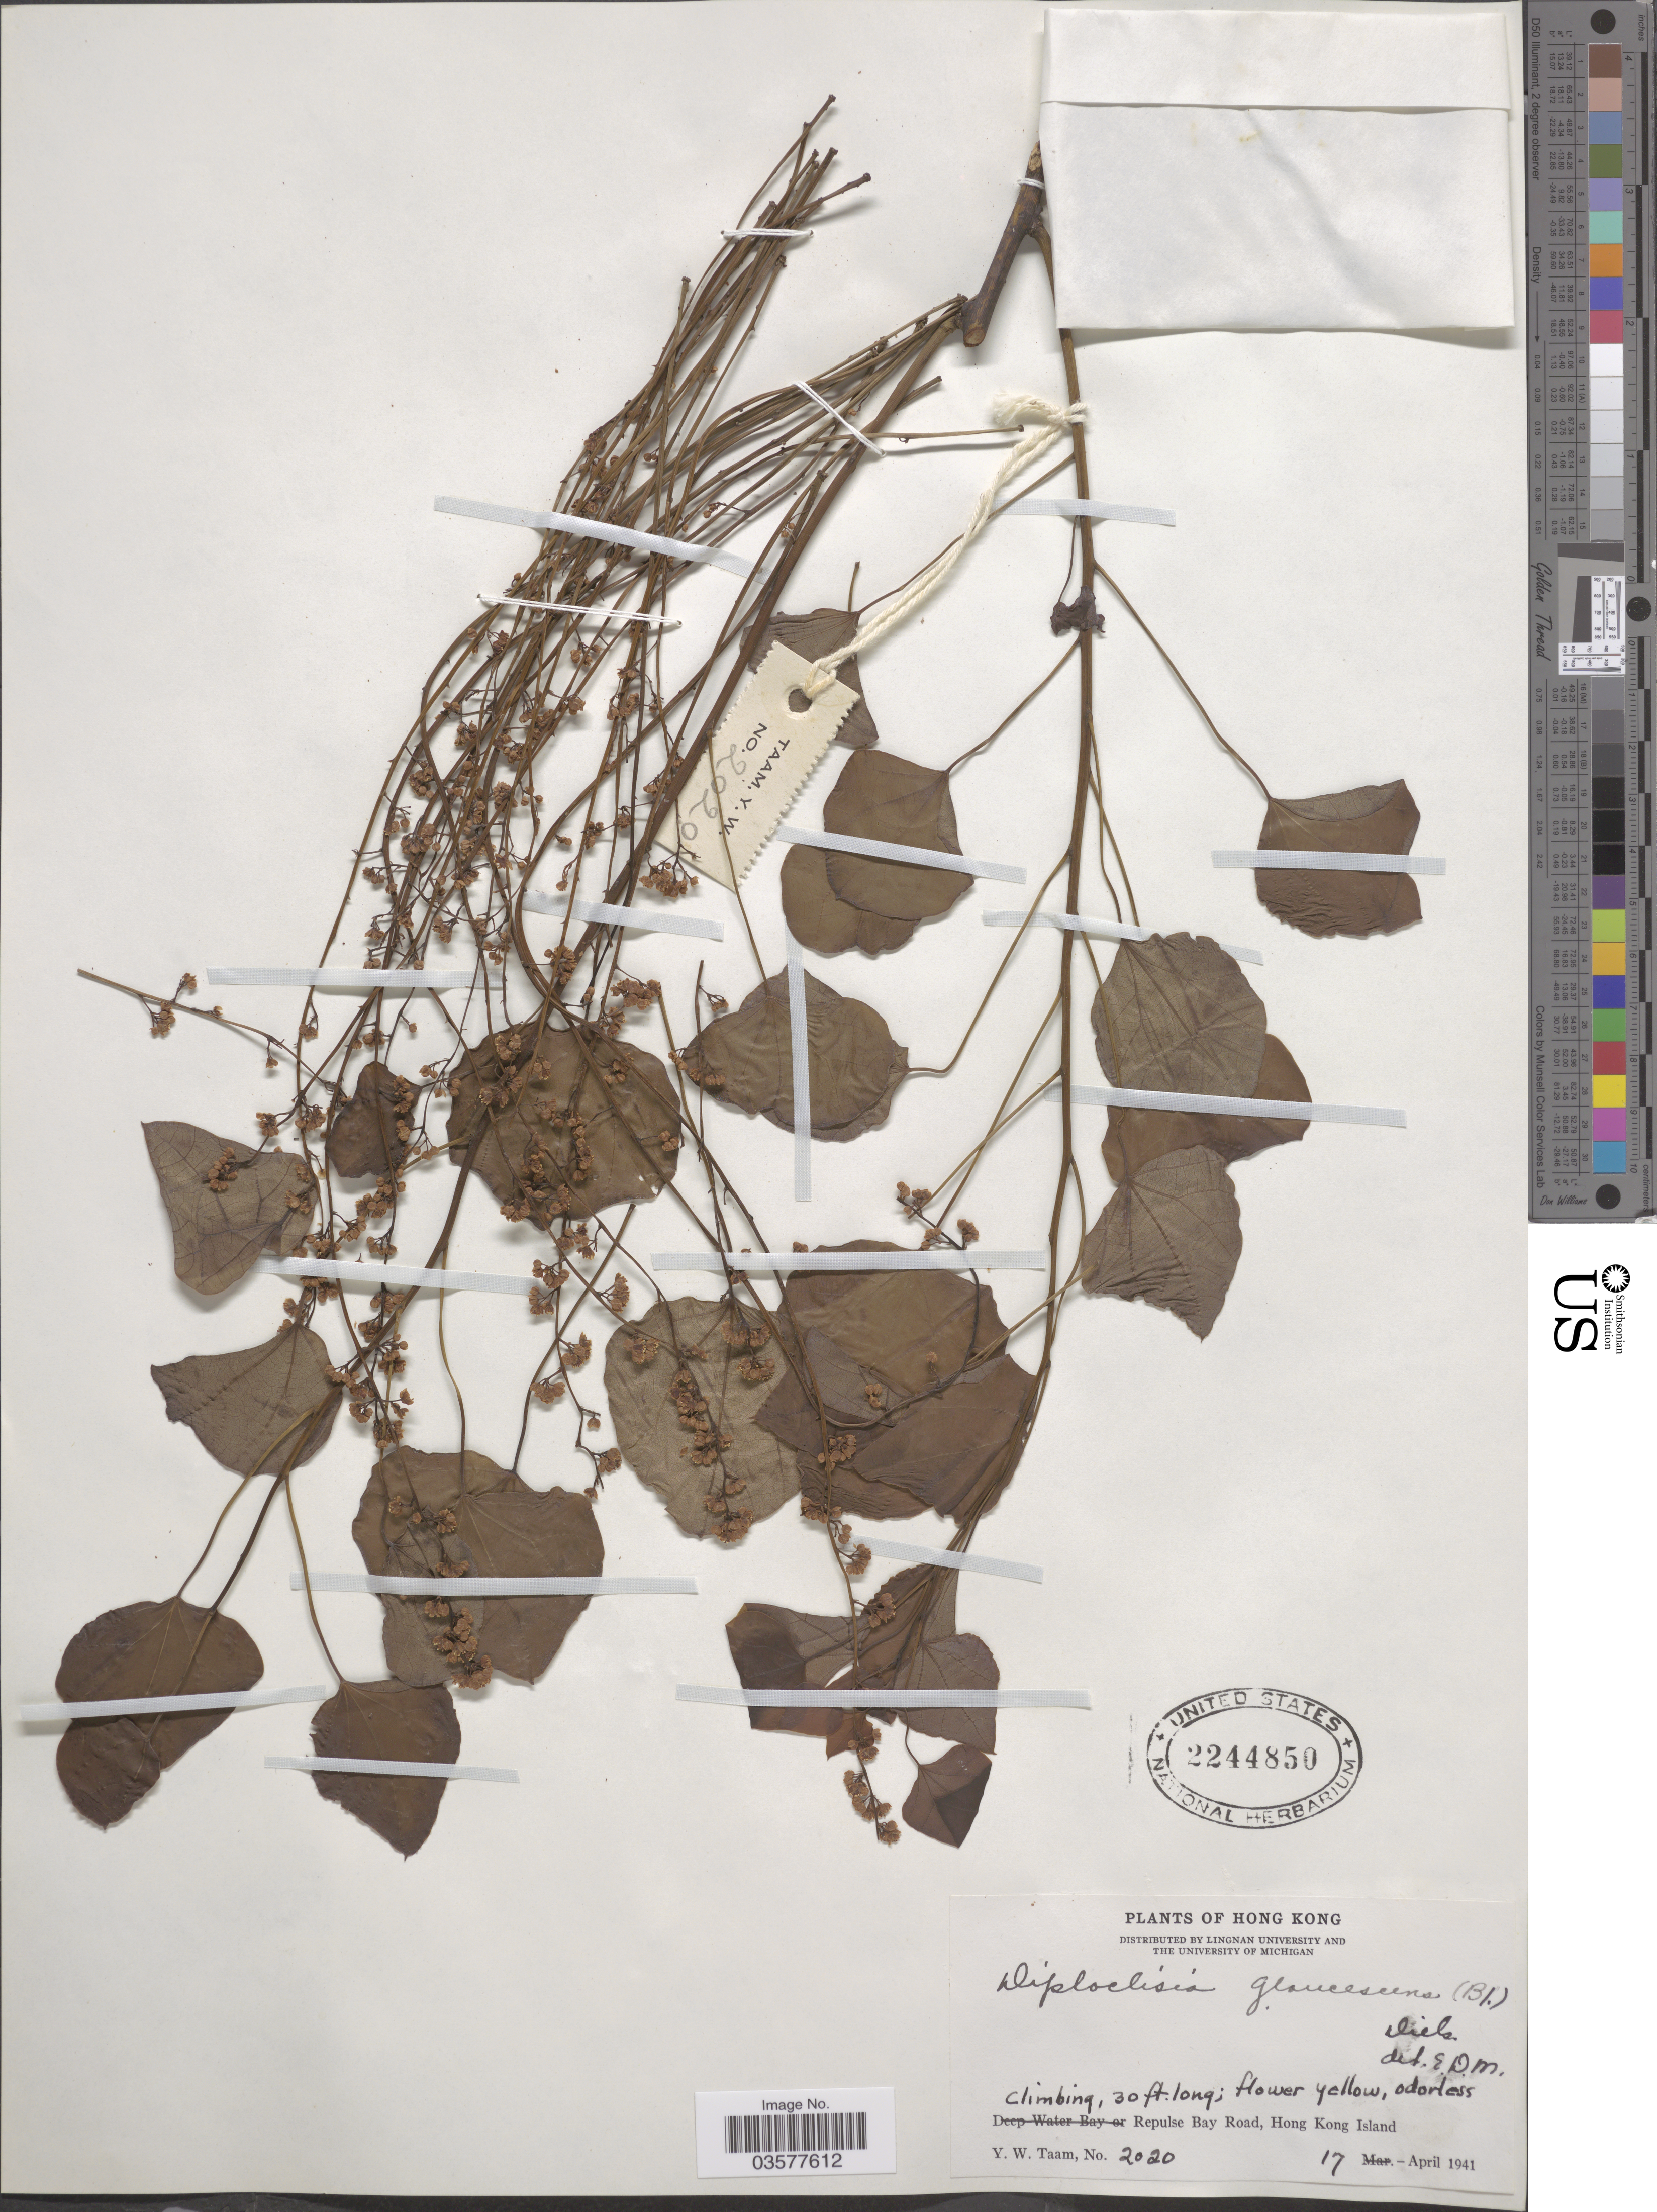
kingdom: Plantae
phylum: Tracheophyta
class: Magnoliopsida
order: Ranunculales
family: Menispermaceae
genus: Diploclisia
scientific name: Diploclisia chinensis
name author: Merr.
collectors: Y. W. Taam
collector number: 2020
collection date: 1941-04-17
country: China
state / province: Hong Kong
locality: Repulse Bay Road, Hong Kong Island.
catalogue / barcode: US 2244850